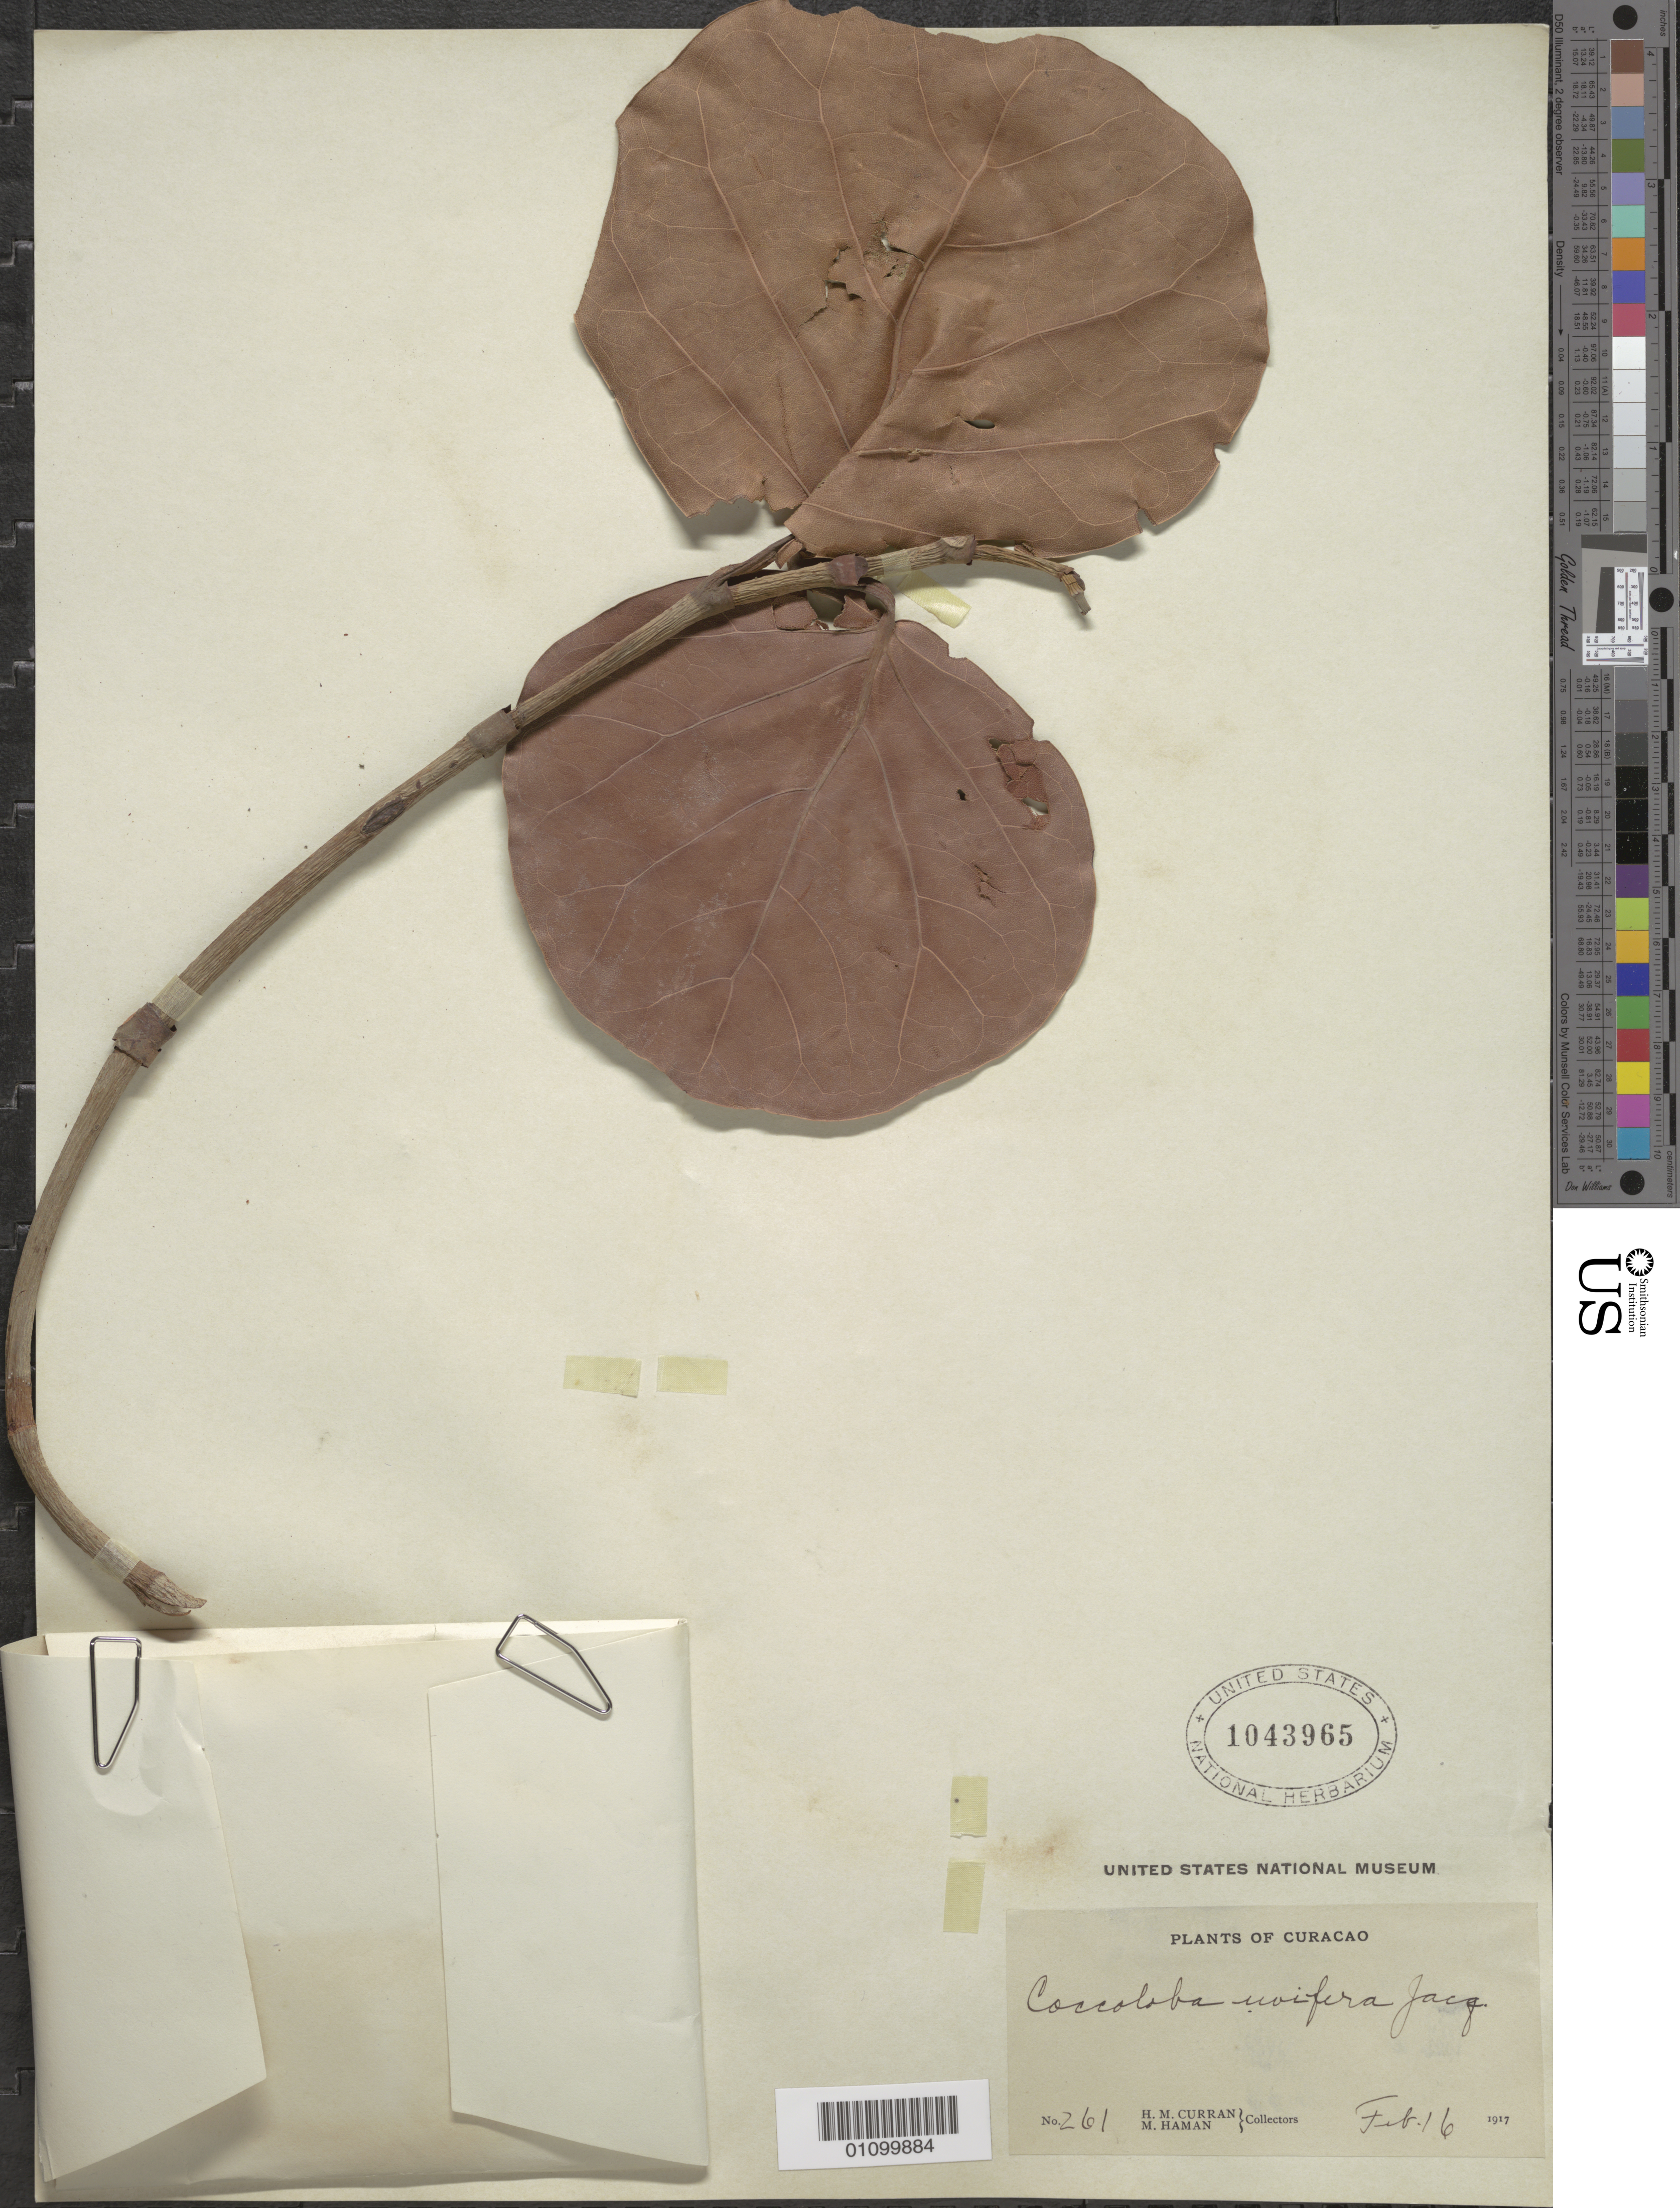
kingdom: Plantae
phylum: Tracheophyta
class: Magnoliopsida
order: Caryophyllales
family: Polygonaceae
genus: Coccoloba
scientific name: Coccoloba uvifera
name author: L.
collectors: H. M. Curran & M. Haman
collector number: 261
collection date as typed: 16 Feb 1917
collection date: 1917-02-16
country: Curaçao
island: Curaçao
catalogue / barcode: US 1043965